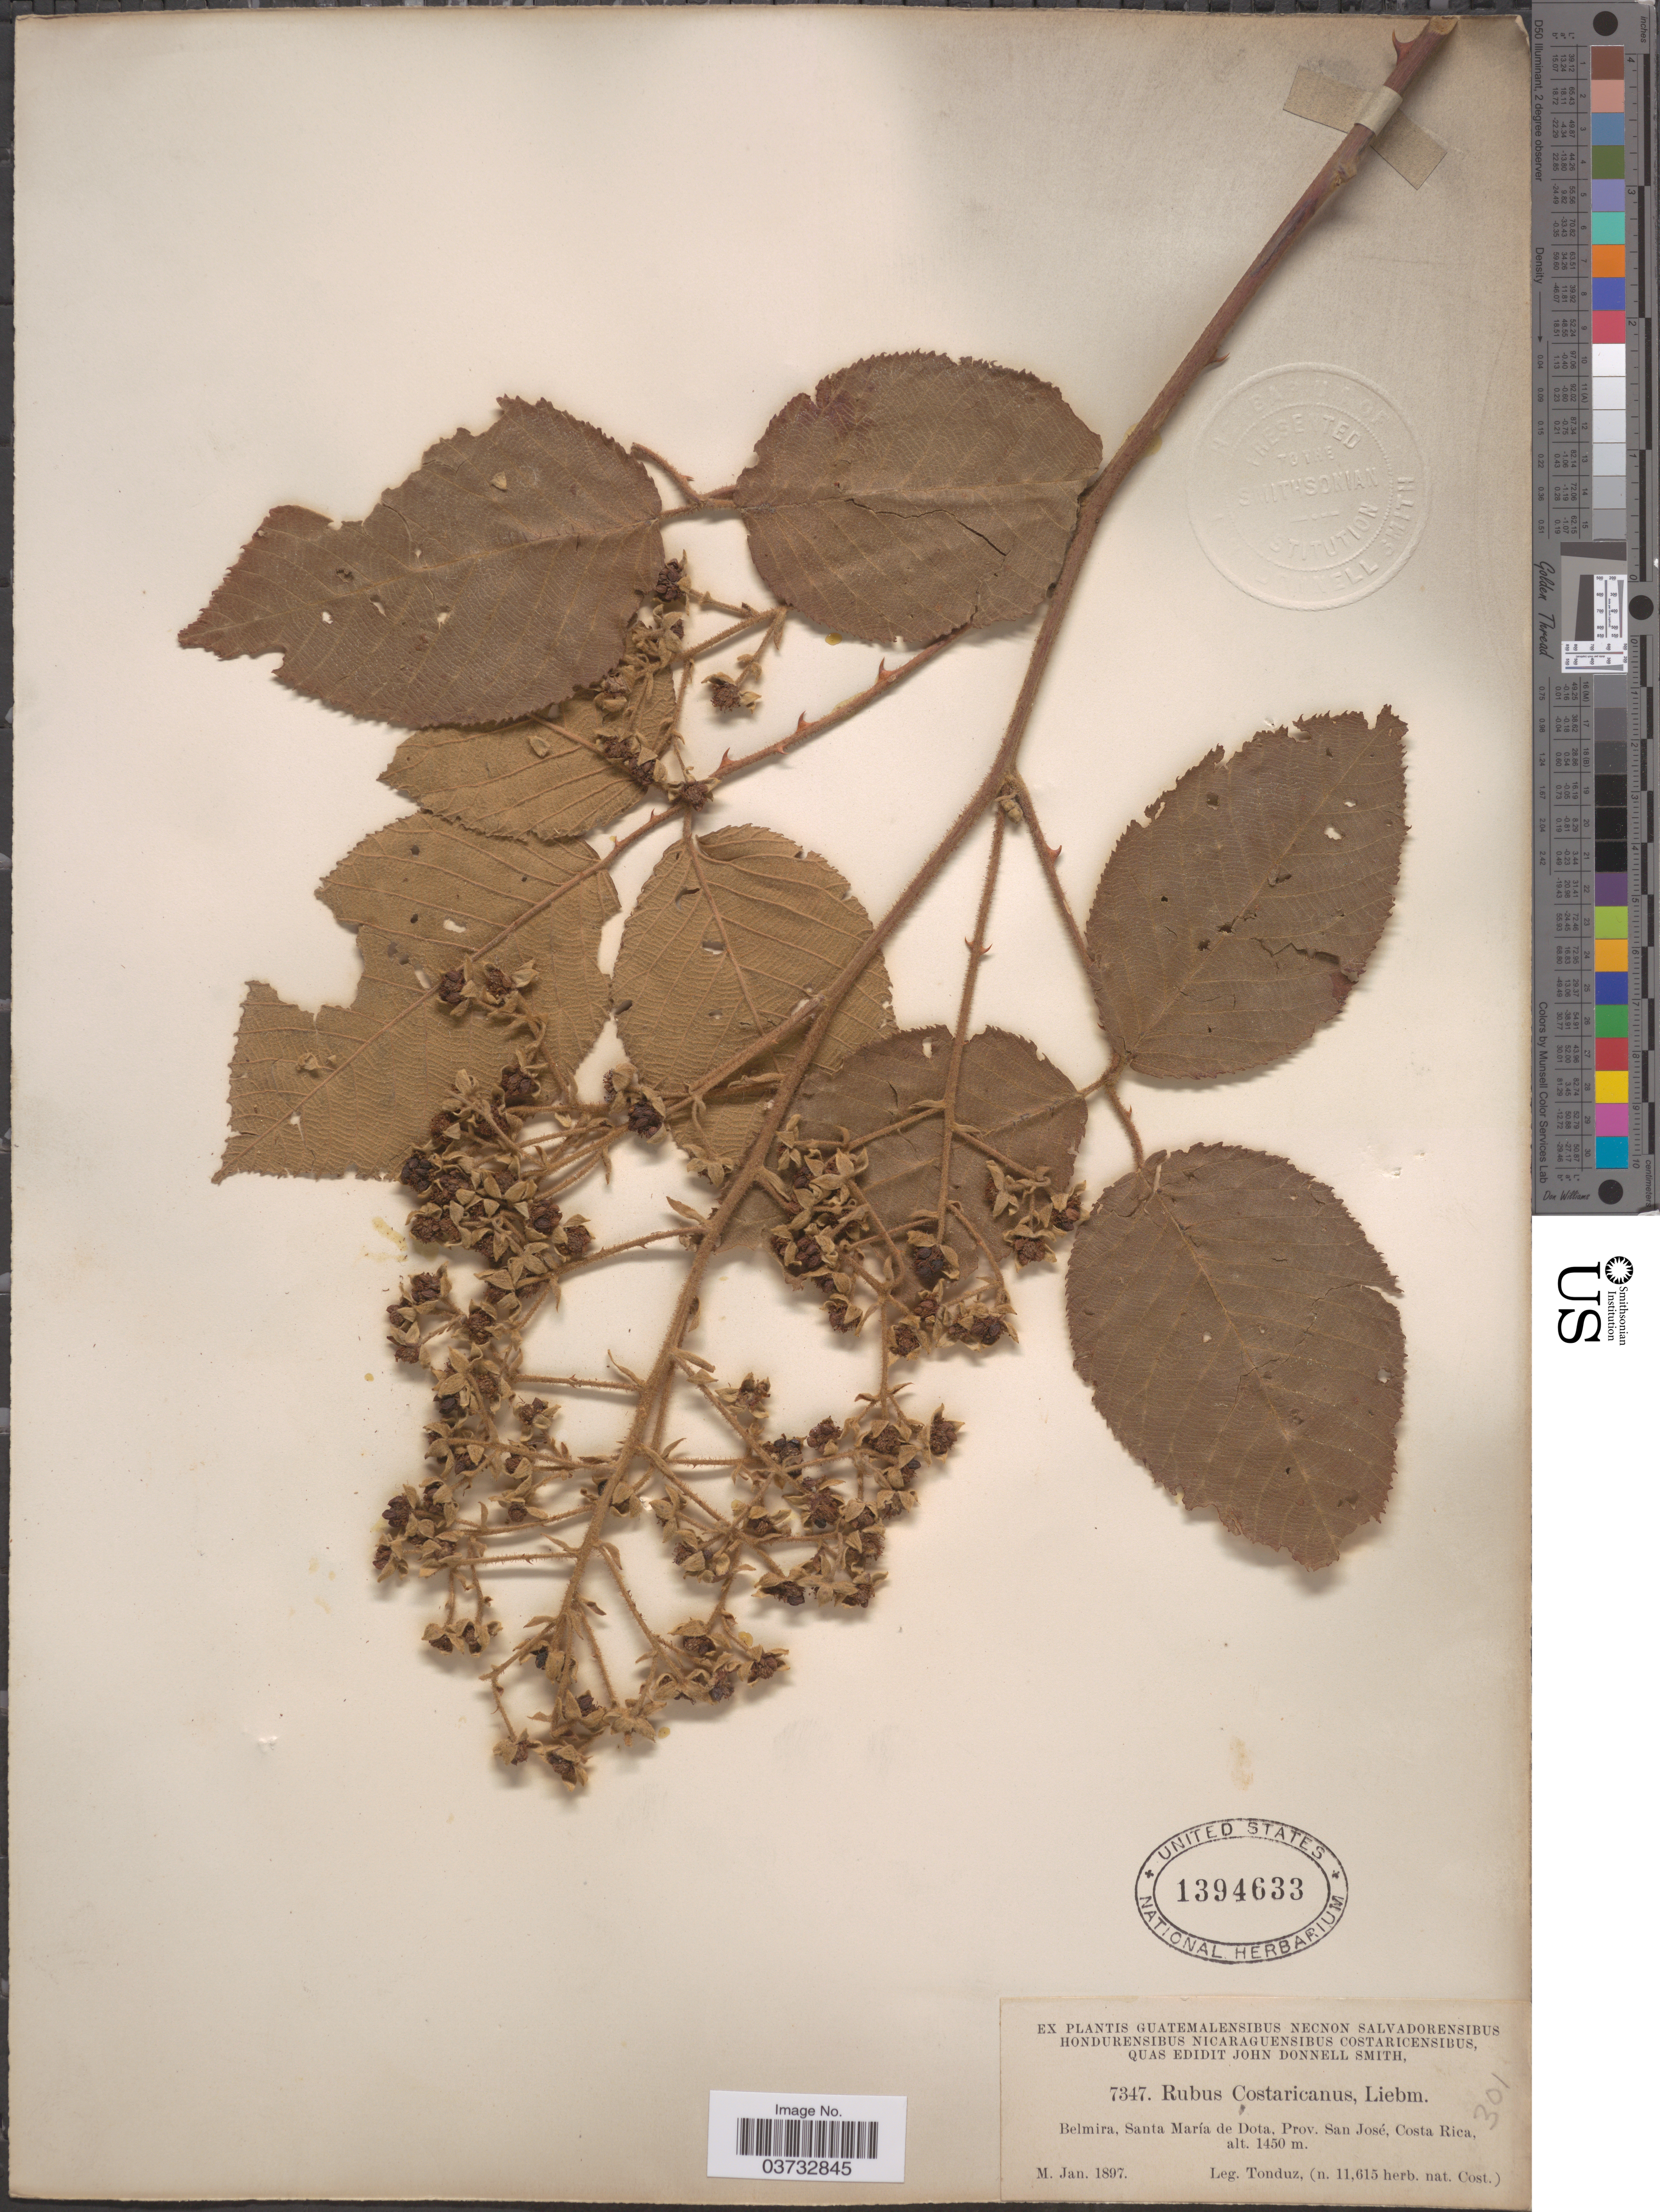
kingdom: Plantae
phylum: Tracheophyta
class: Magnoliopsida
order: Rosales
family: Rosaceae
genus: Rubus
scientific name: Rubus costaricanus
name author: Liebm.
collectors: Tonduz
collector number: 7347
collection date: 1897-01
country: Costa Rica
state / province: San José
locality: Belmira, Santa María de Dota.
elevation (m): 1450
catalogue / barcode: US 1394633